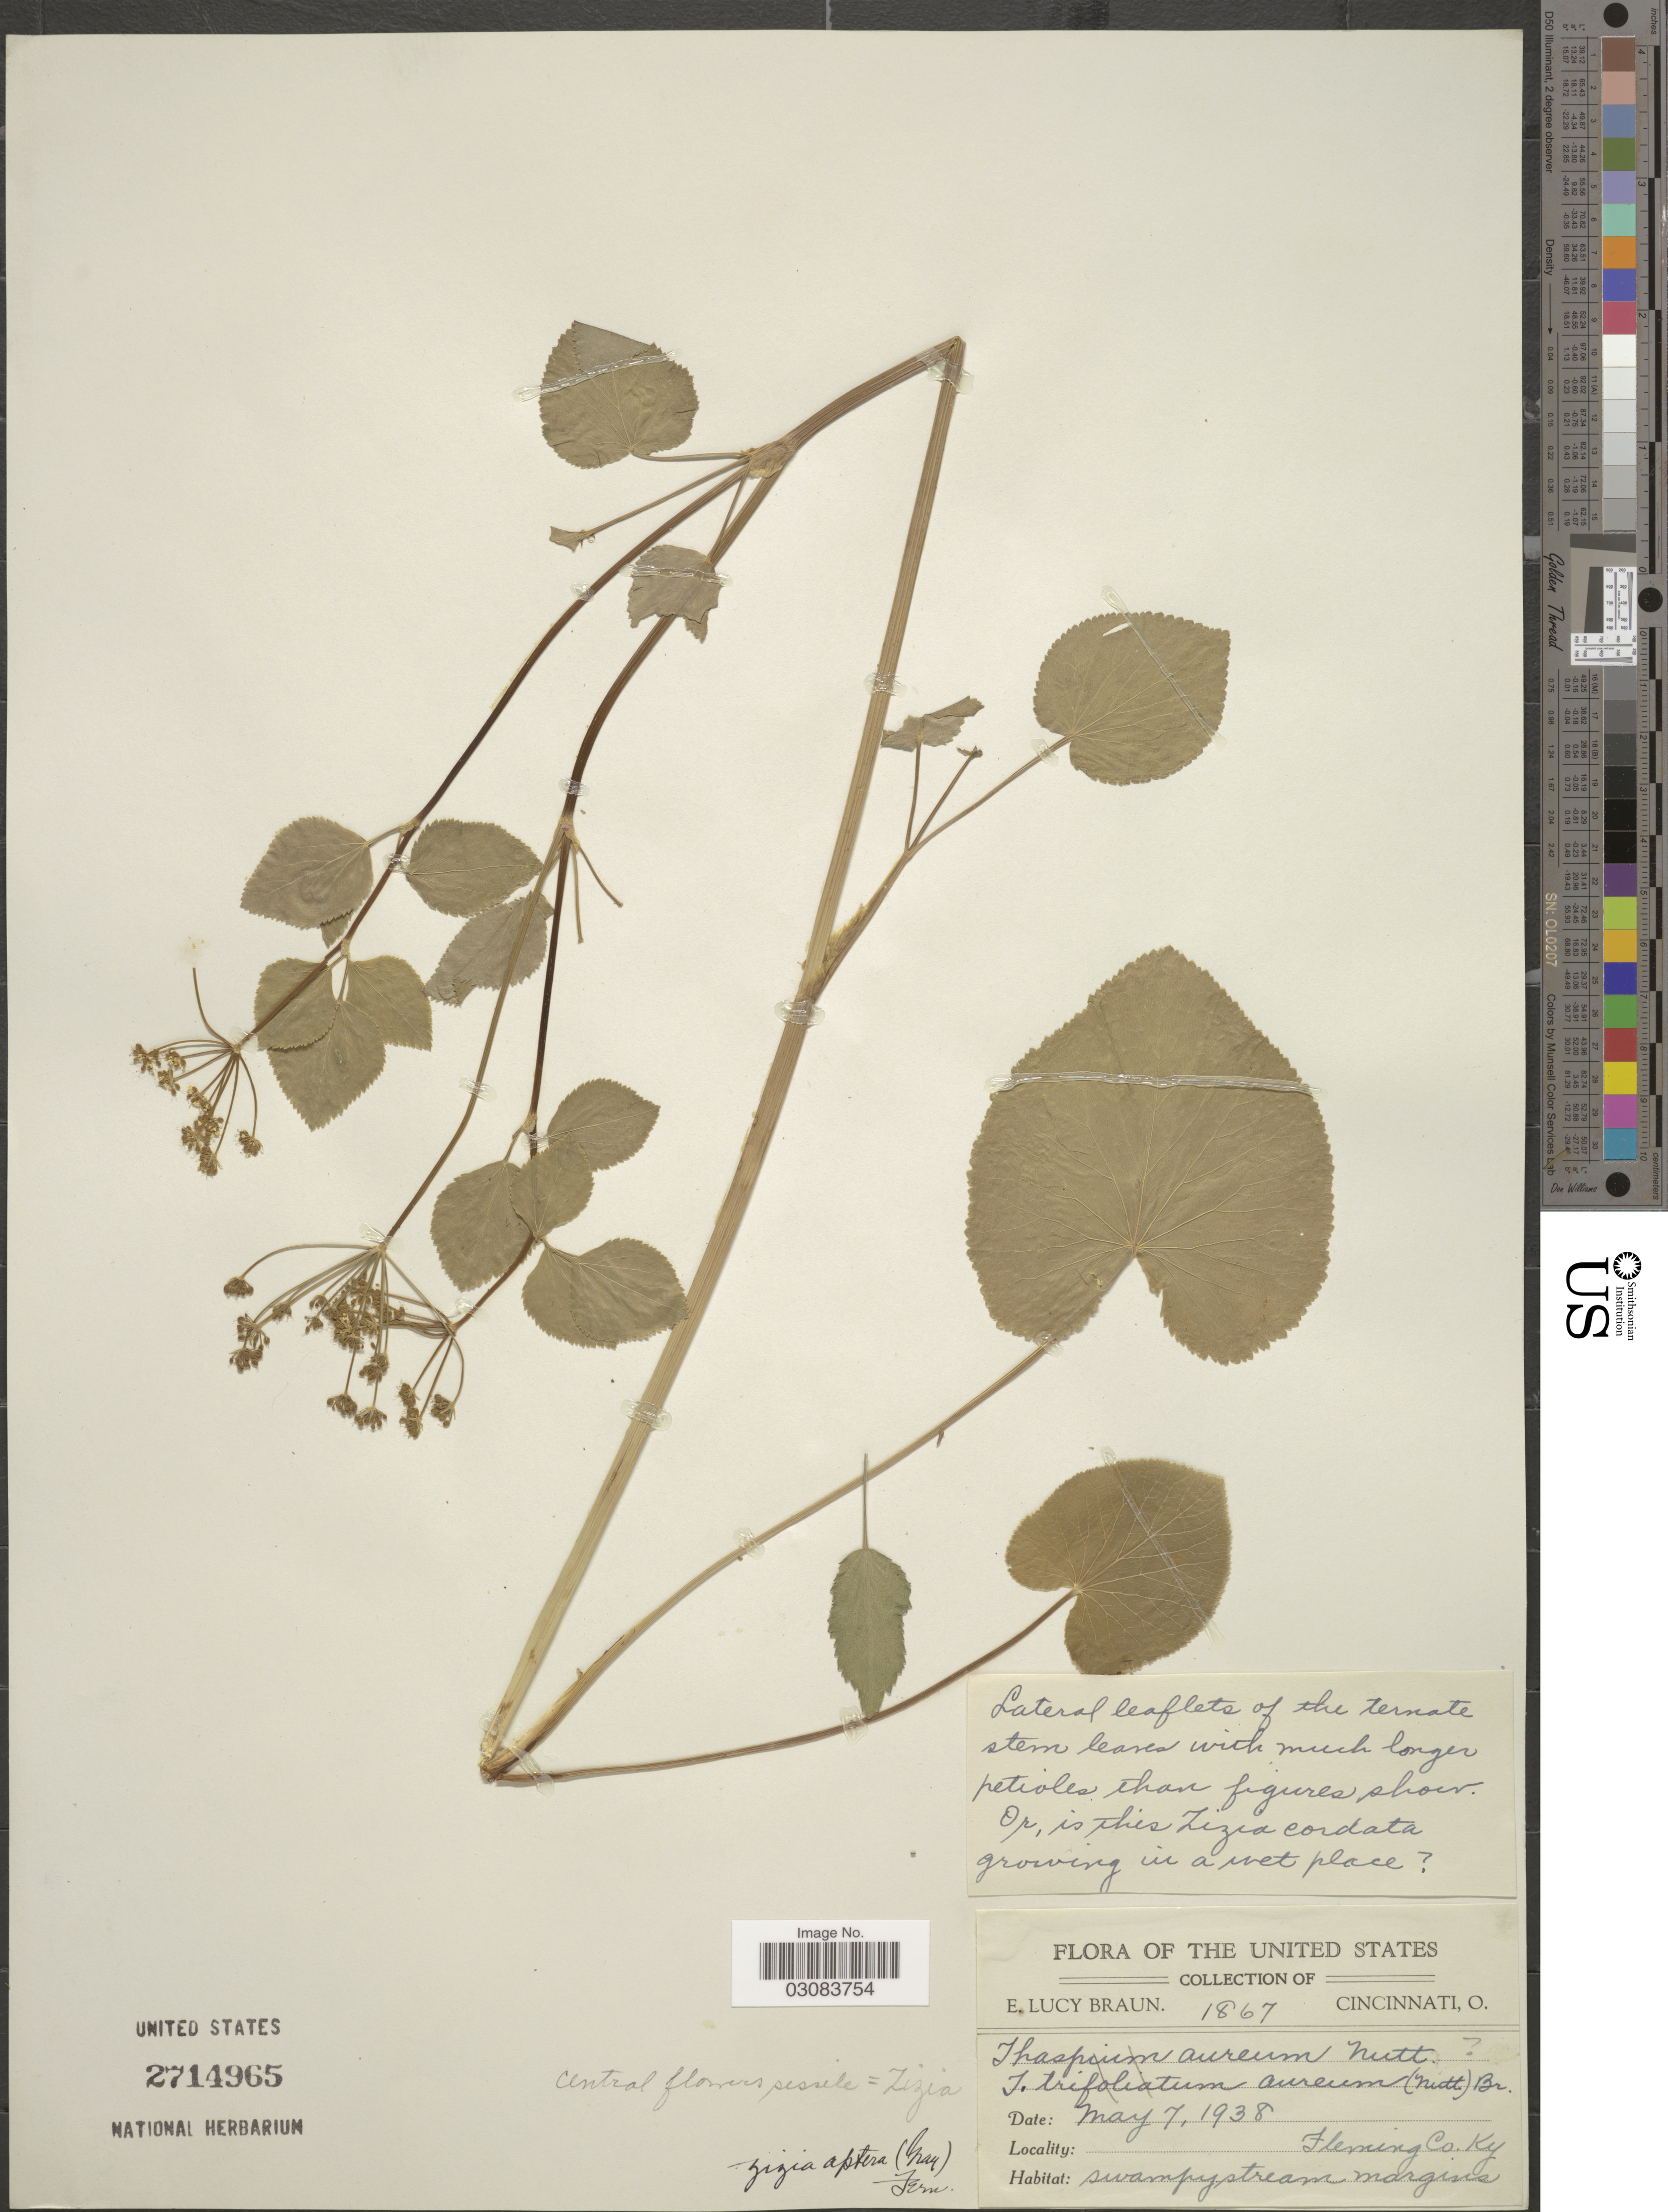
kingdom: Plantae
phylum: Tracheophyta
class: Magnoliopsida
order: Apiales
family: Apiaceae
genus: Zizia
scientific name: Zizia aptera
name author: (A. Gray) Fernald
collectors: E. L. Braun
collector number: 1867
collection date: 1938-05-07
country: United States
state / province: Kentucky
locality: Fleming Co.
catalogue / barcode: US 2714965